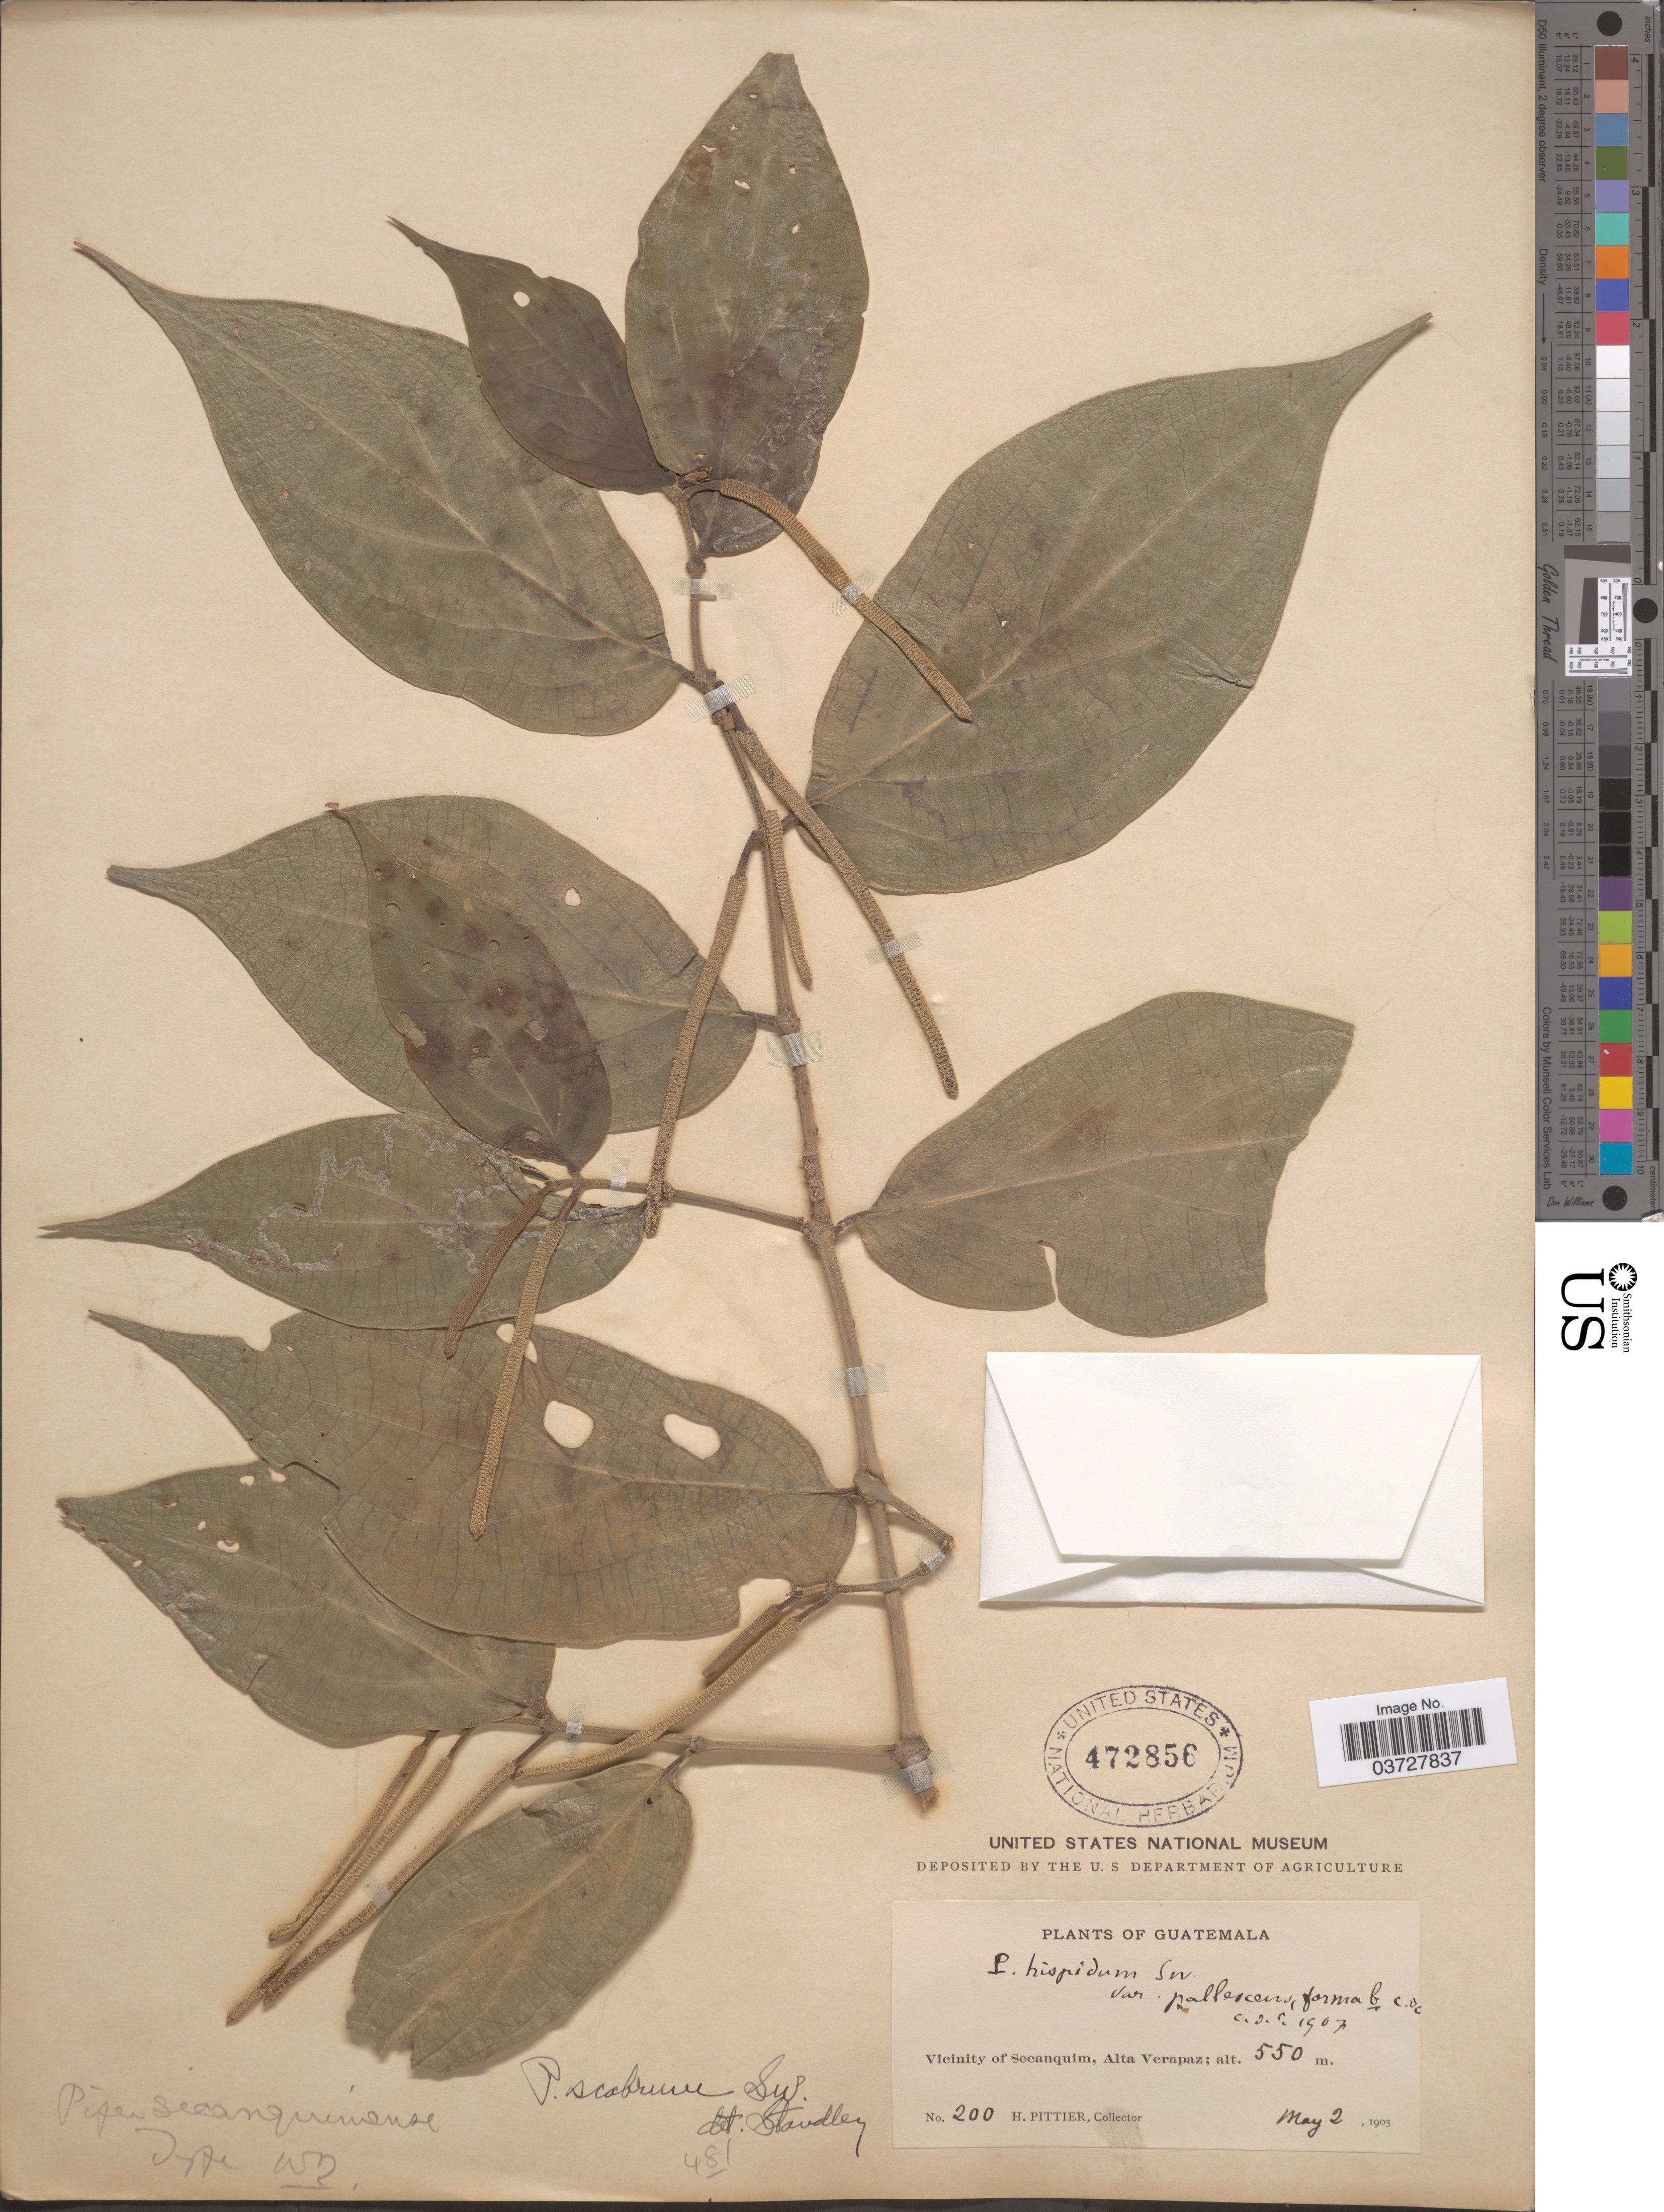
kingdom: Plantae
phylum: Tracheophyta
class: Magnoliopsida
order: Piperales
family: Piperaceae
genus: Piper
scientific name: Piper scabrum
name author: Sw.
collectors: H. F. Pittier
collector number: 200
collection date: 1905-05-02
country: Guatemala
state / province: Alta Verapaz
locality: Vicinity of Secanquim, Alta Verapaz.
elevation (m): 550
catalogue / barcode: US 472856